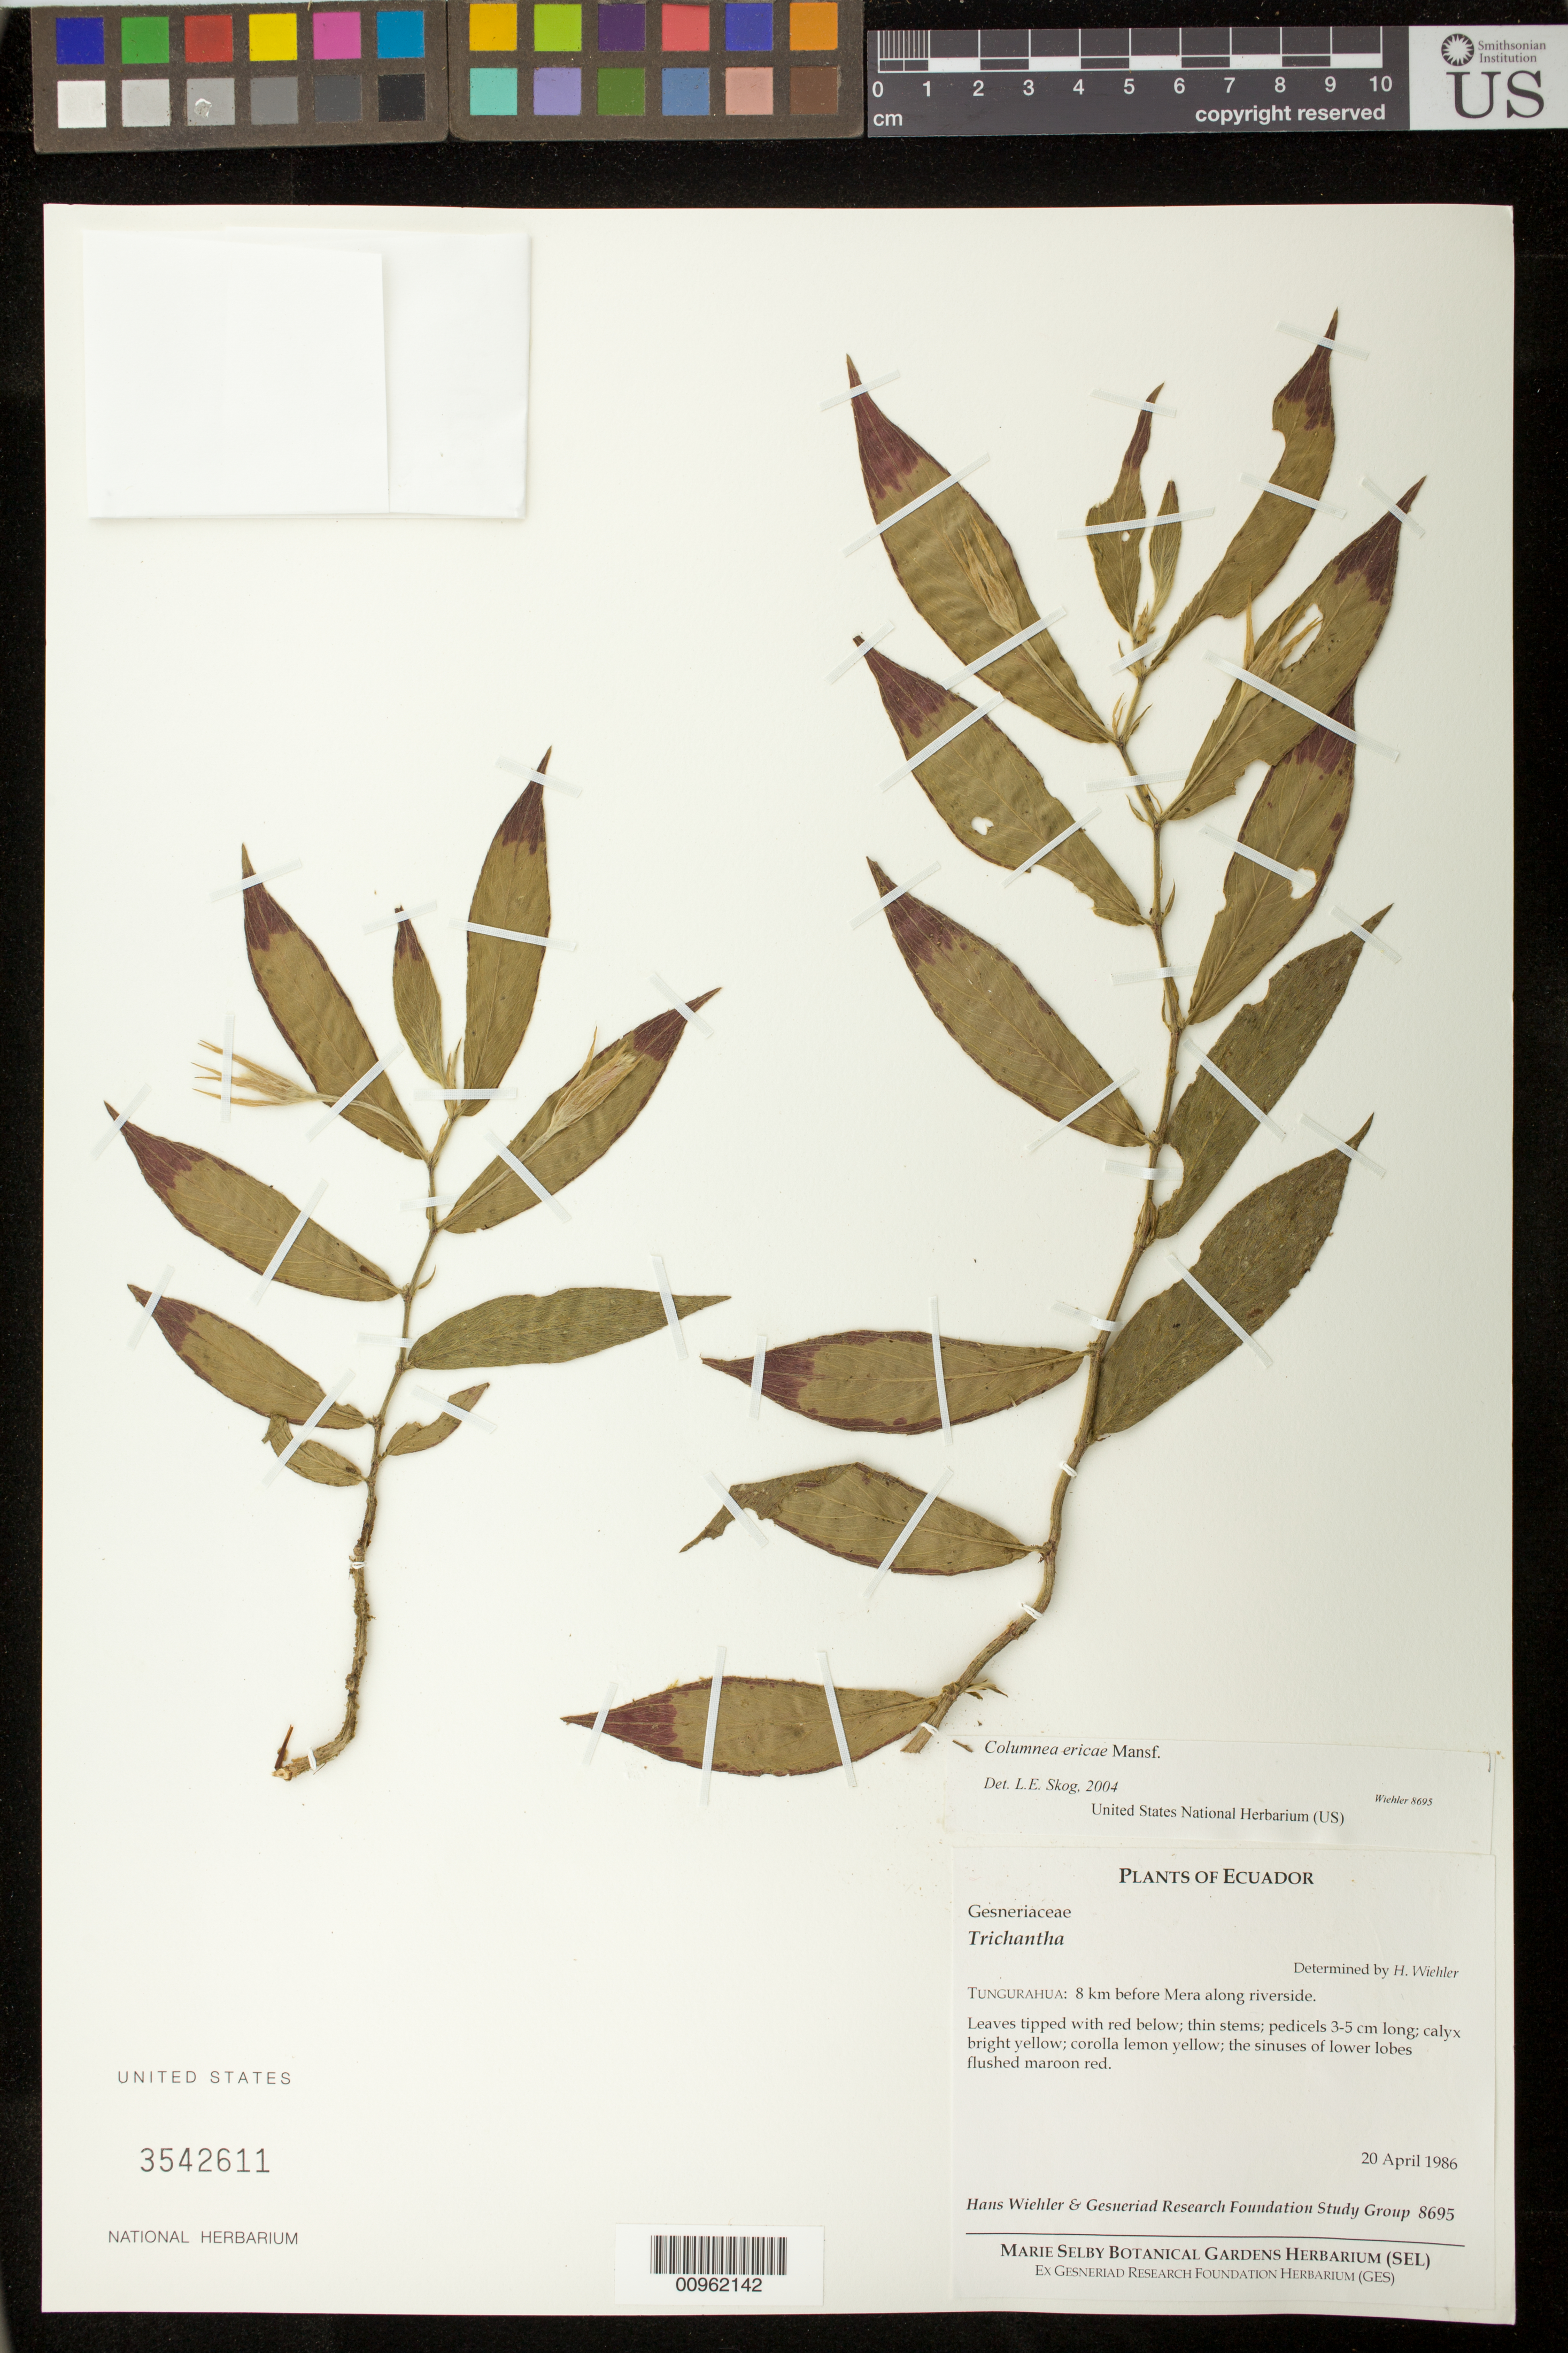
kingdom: Plantae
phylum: Tracheophyta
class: Magnoliopsida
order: Lamiales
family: Gesneriaceae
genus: Columnea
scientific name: Columnea ericae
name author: Mansf.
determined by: Skog, Laurence E.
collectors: H. J. Wiehler & GRF Study Group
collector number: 8695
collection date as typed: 20 Apr 1986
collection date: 1986-04-20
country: Ecuador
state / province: Tungurahua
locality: Tungurahua: 8 km before Mera along riverside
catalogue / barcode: US 3542611